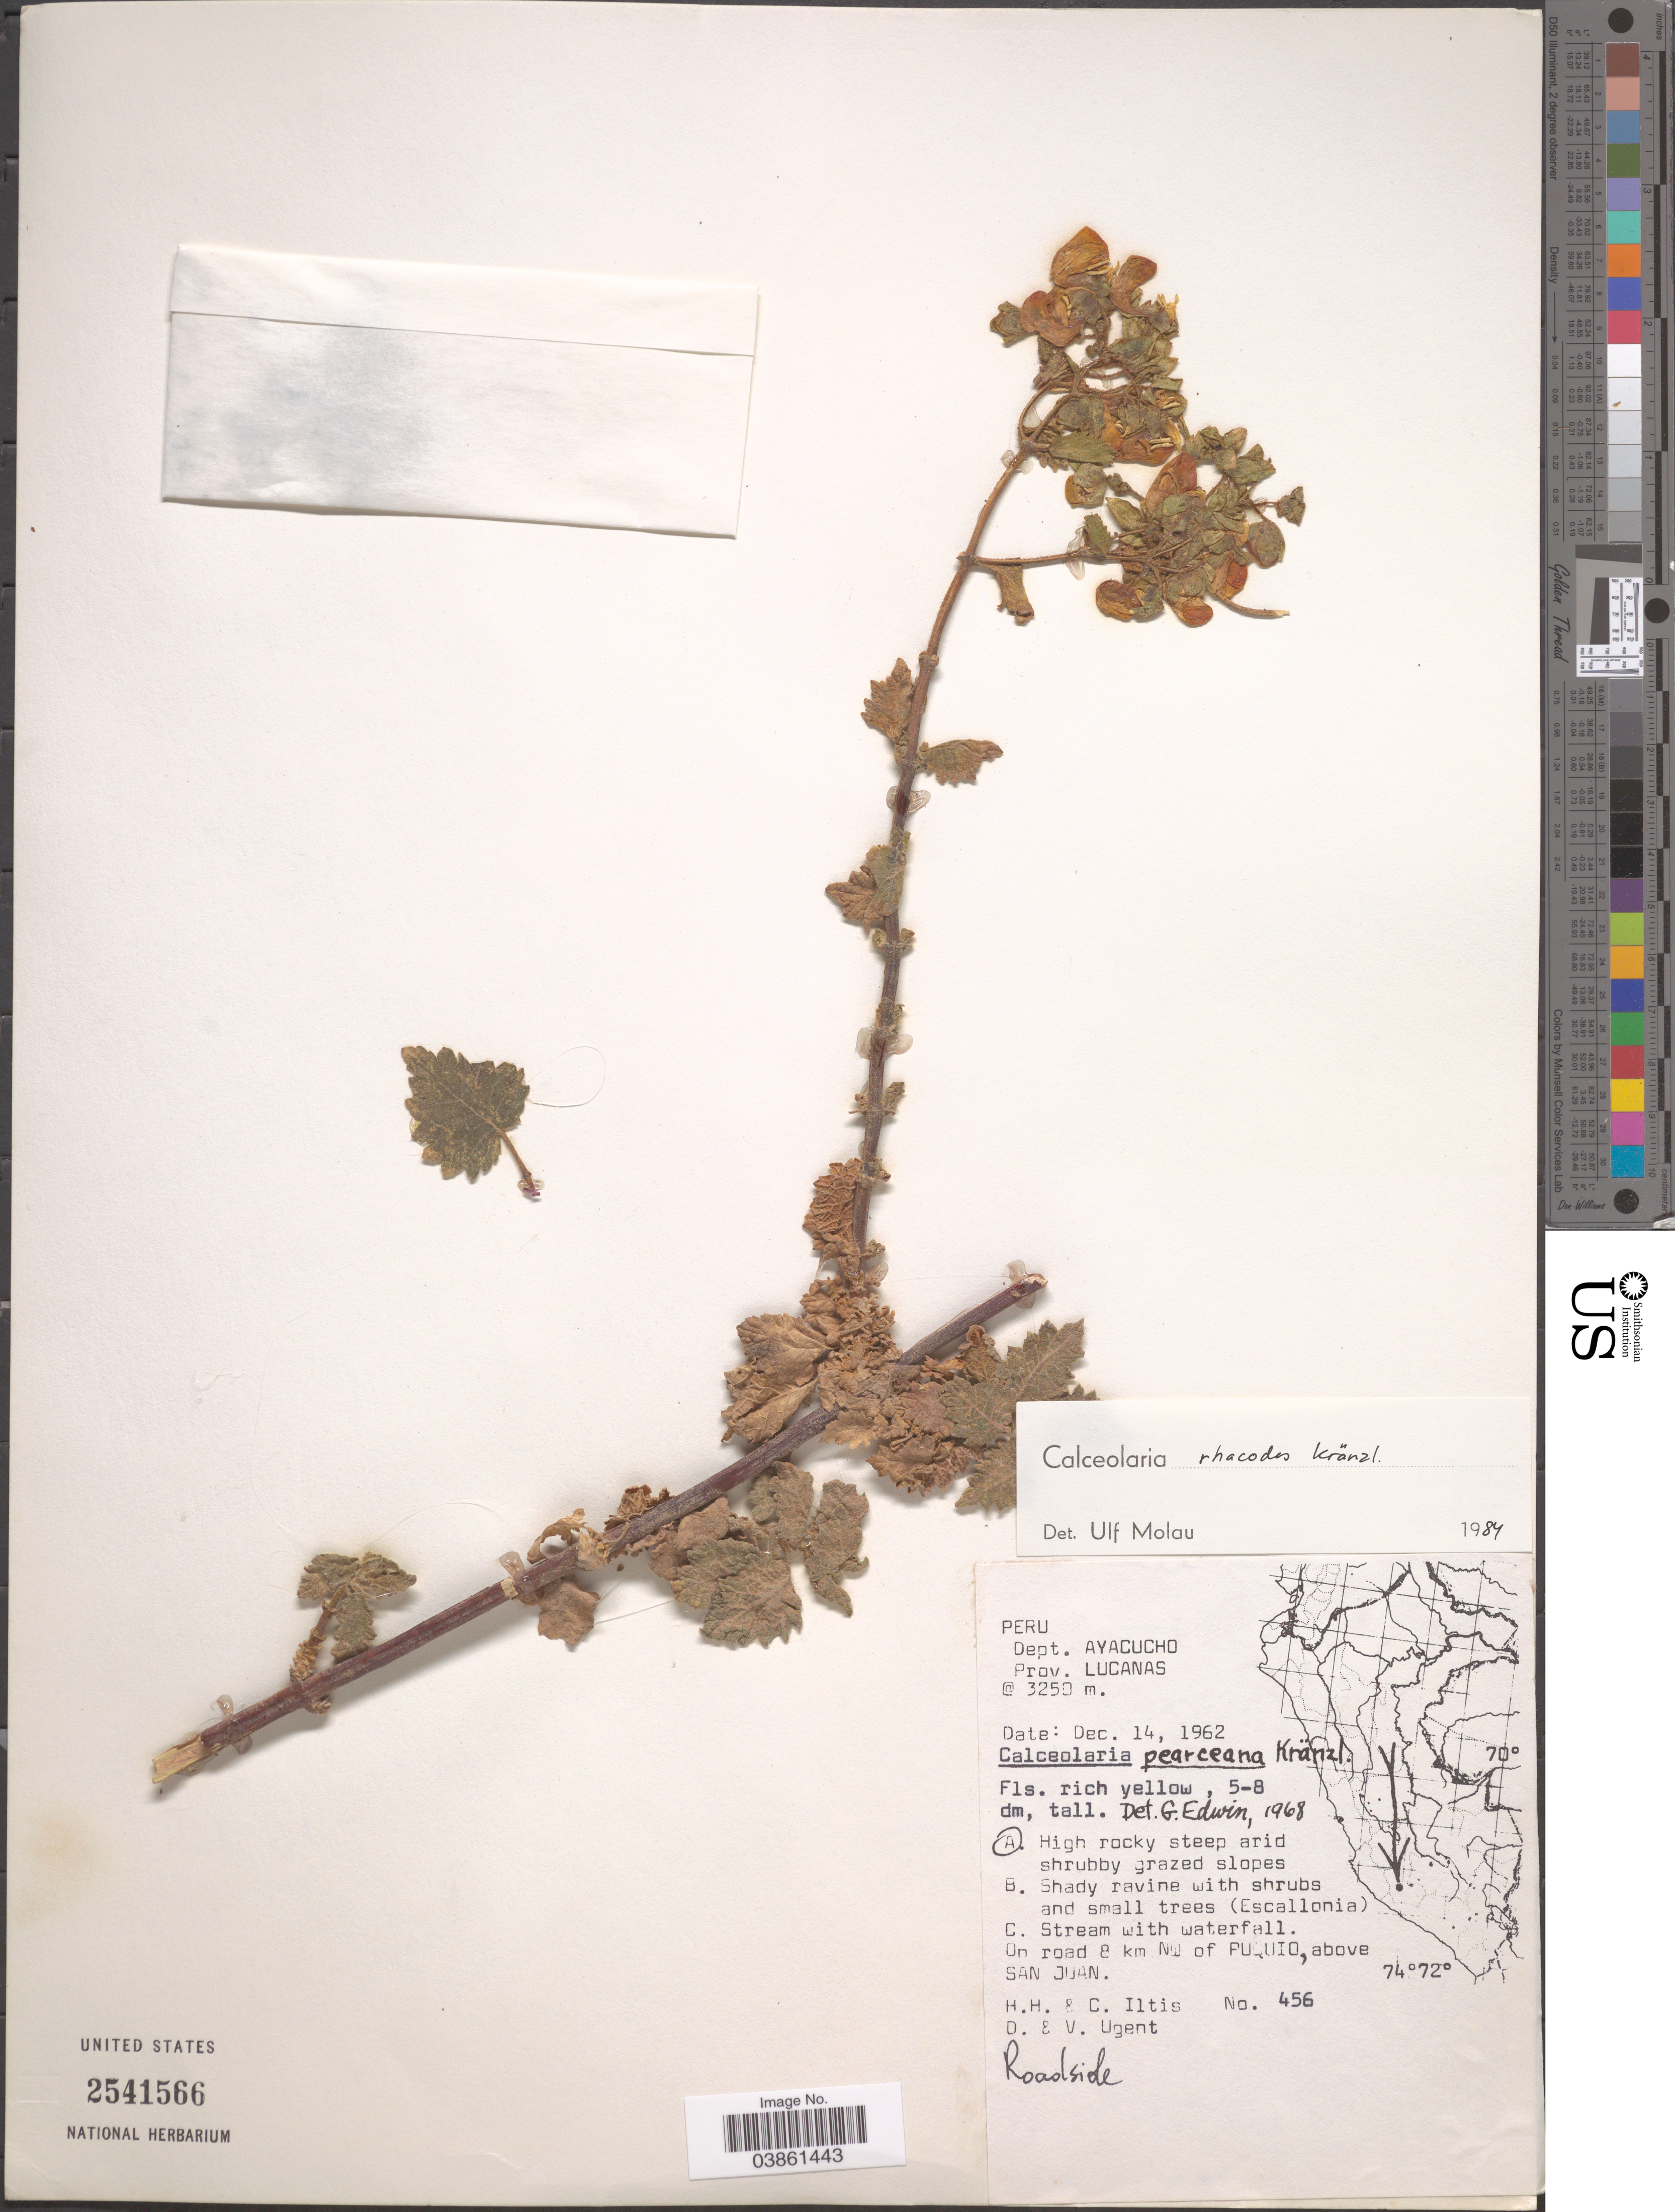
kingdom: Plantae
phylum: Tracheophyta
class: Magnoliopsida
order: Lamiales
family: Calceolariaceae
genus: Calceolaria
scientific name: Calceolaria rhacodes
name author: Kraenzl.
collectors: H. H. Iltis, C. G. Iltis, D. Ugent & V. Ugent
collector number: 456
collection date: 1962-12-14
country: Peru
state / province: Ayacucho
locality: Dept. Ayacucho. Prov. Lucanas. On road 8 km NW of Puquio, above San Juan.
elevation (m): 3250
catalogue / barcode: US 2541566